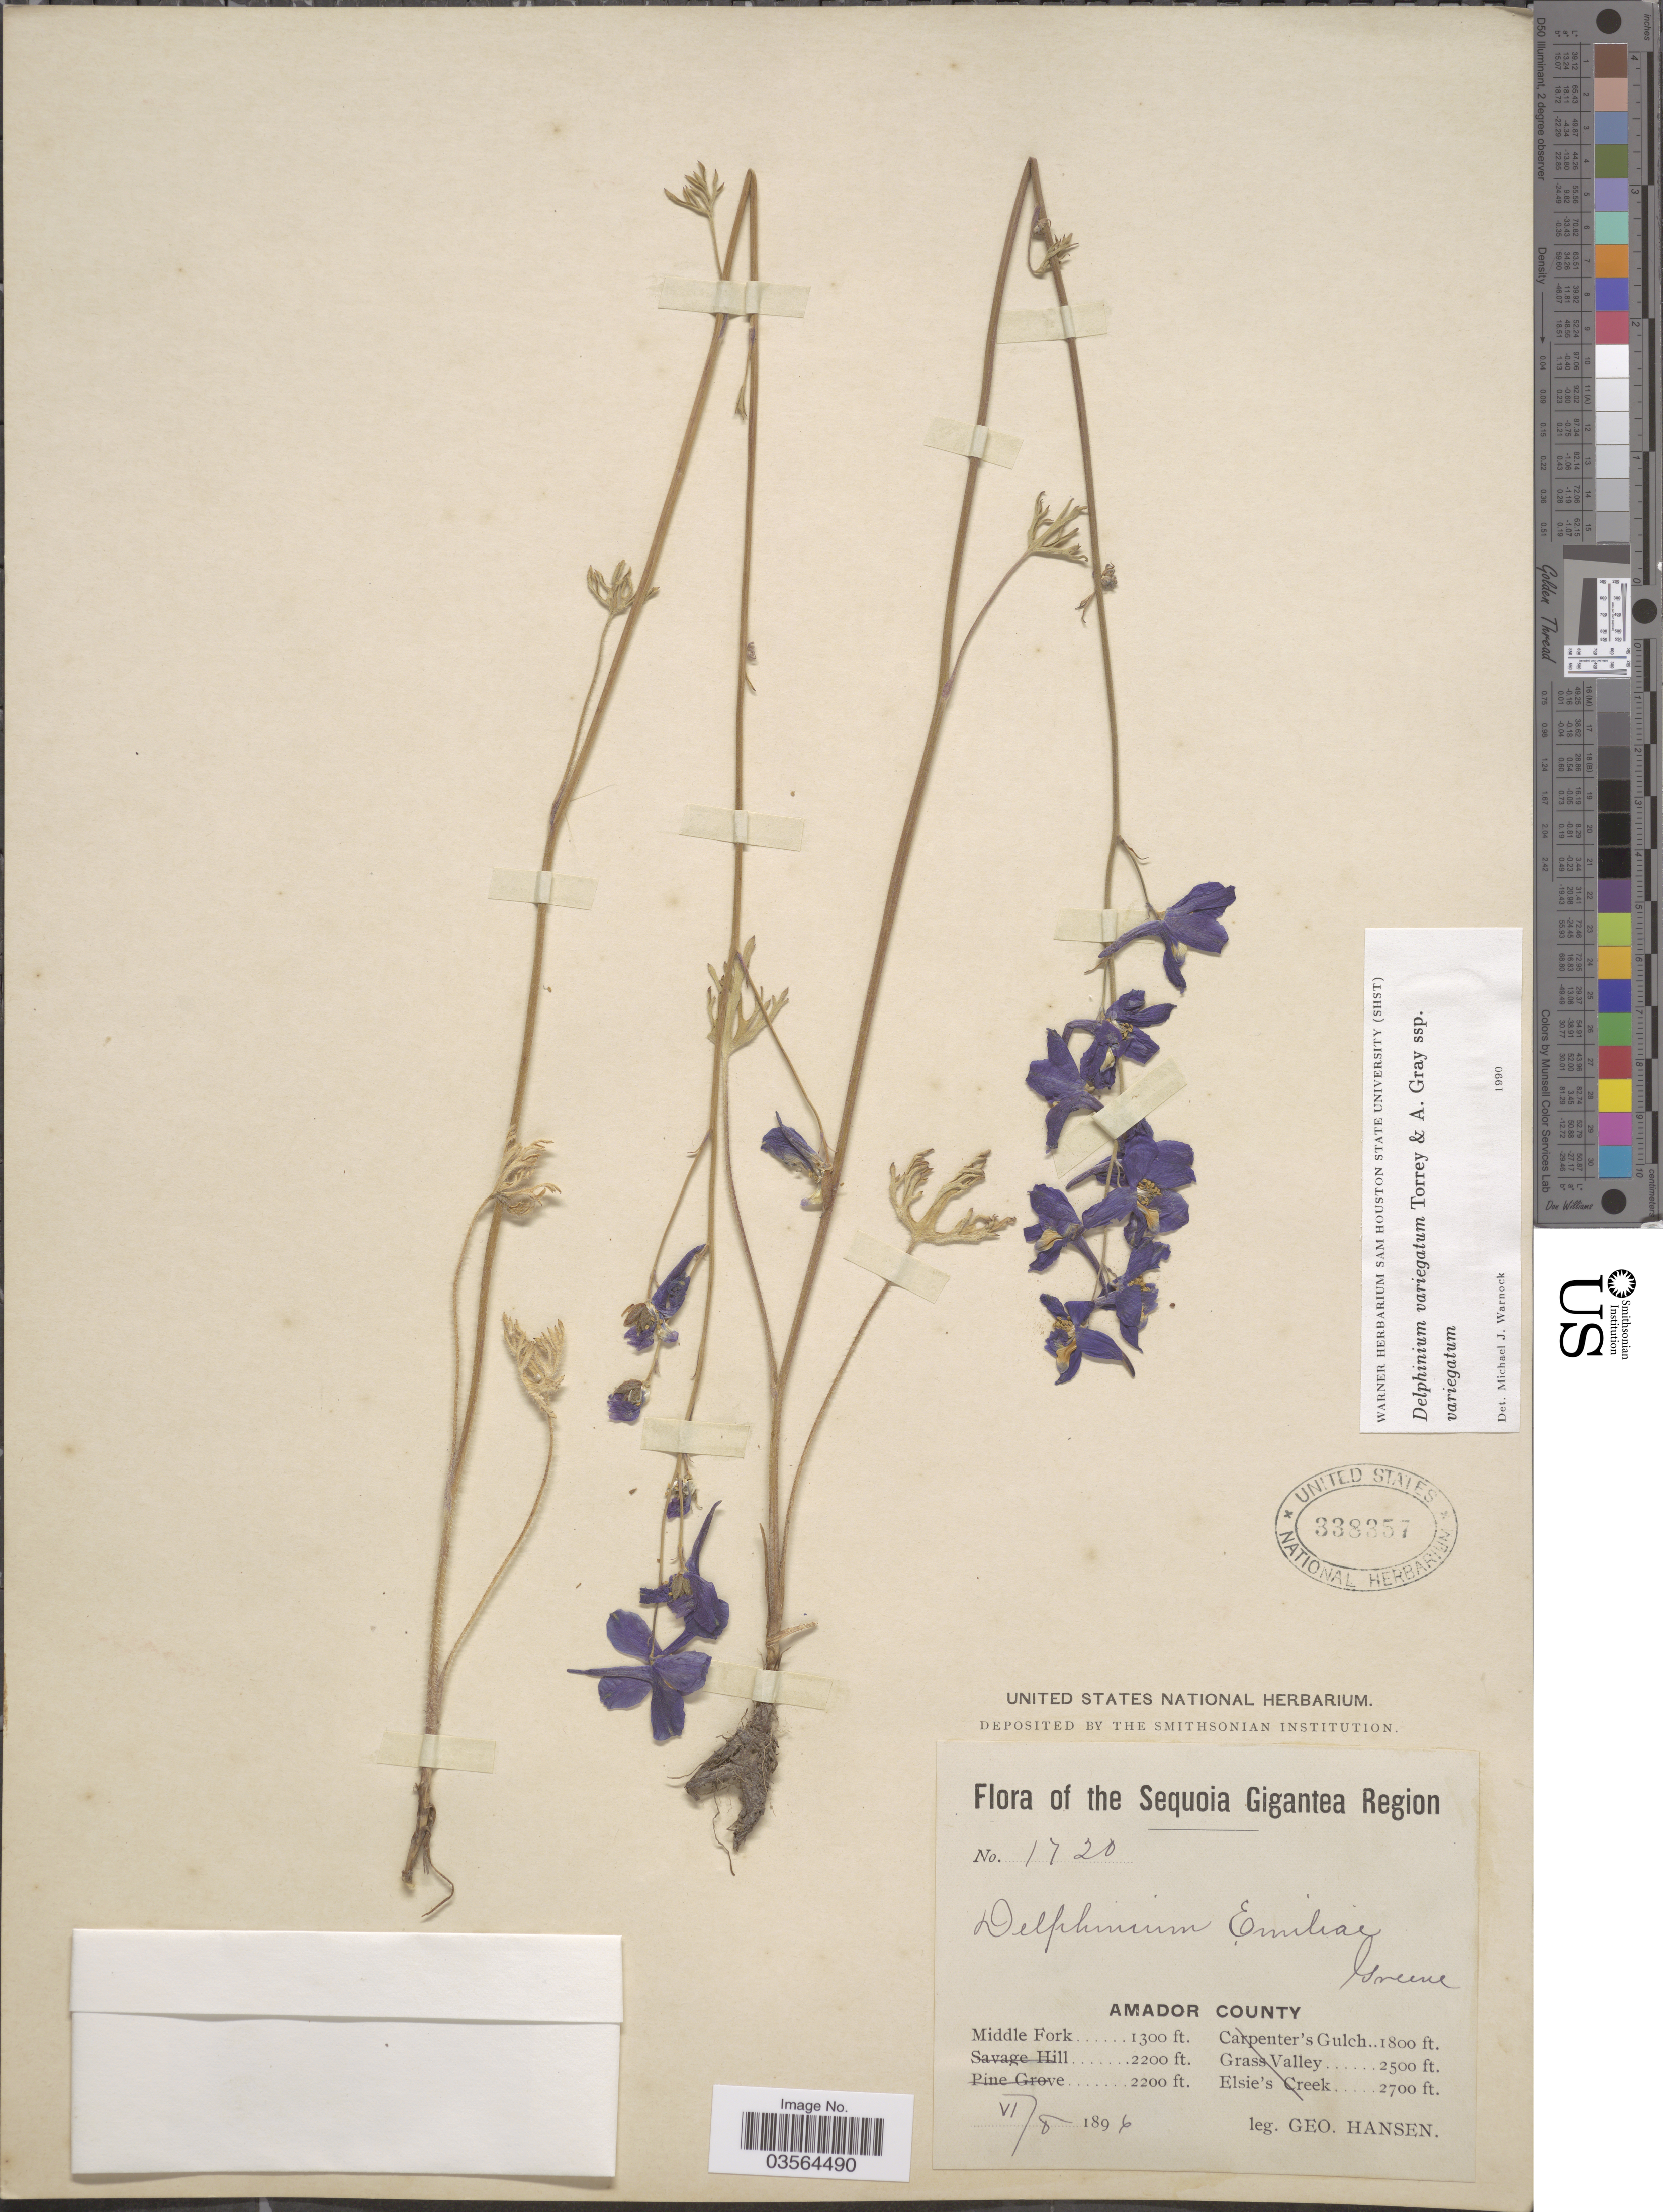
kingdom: Plantae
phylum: Tracheophyta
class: Magnoliopsida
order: Ranunculales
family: Ranunculaceae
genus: Delphinium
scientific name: Delphinium variegatum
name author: Torr. & A. Gray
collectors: G. Hansen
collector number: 1720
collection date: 1896-06-08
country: United States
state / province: California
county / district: Amador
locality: The Sequoia Gigantea Region. Amador County. Middle Fork.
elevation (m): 396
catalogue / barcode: US 338357